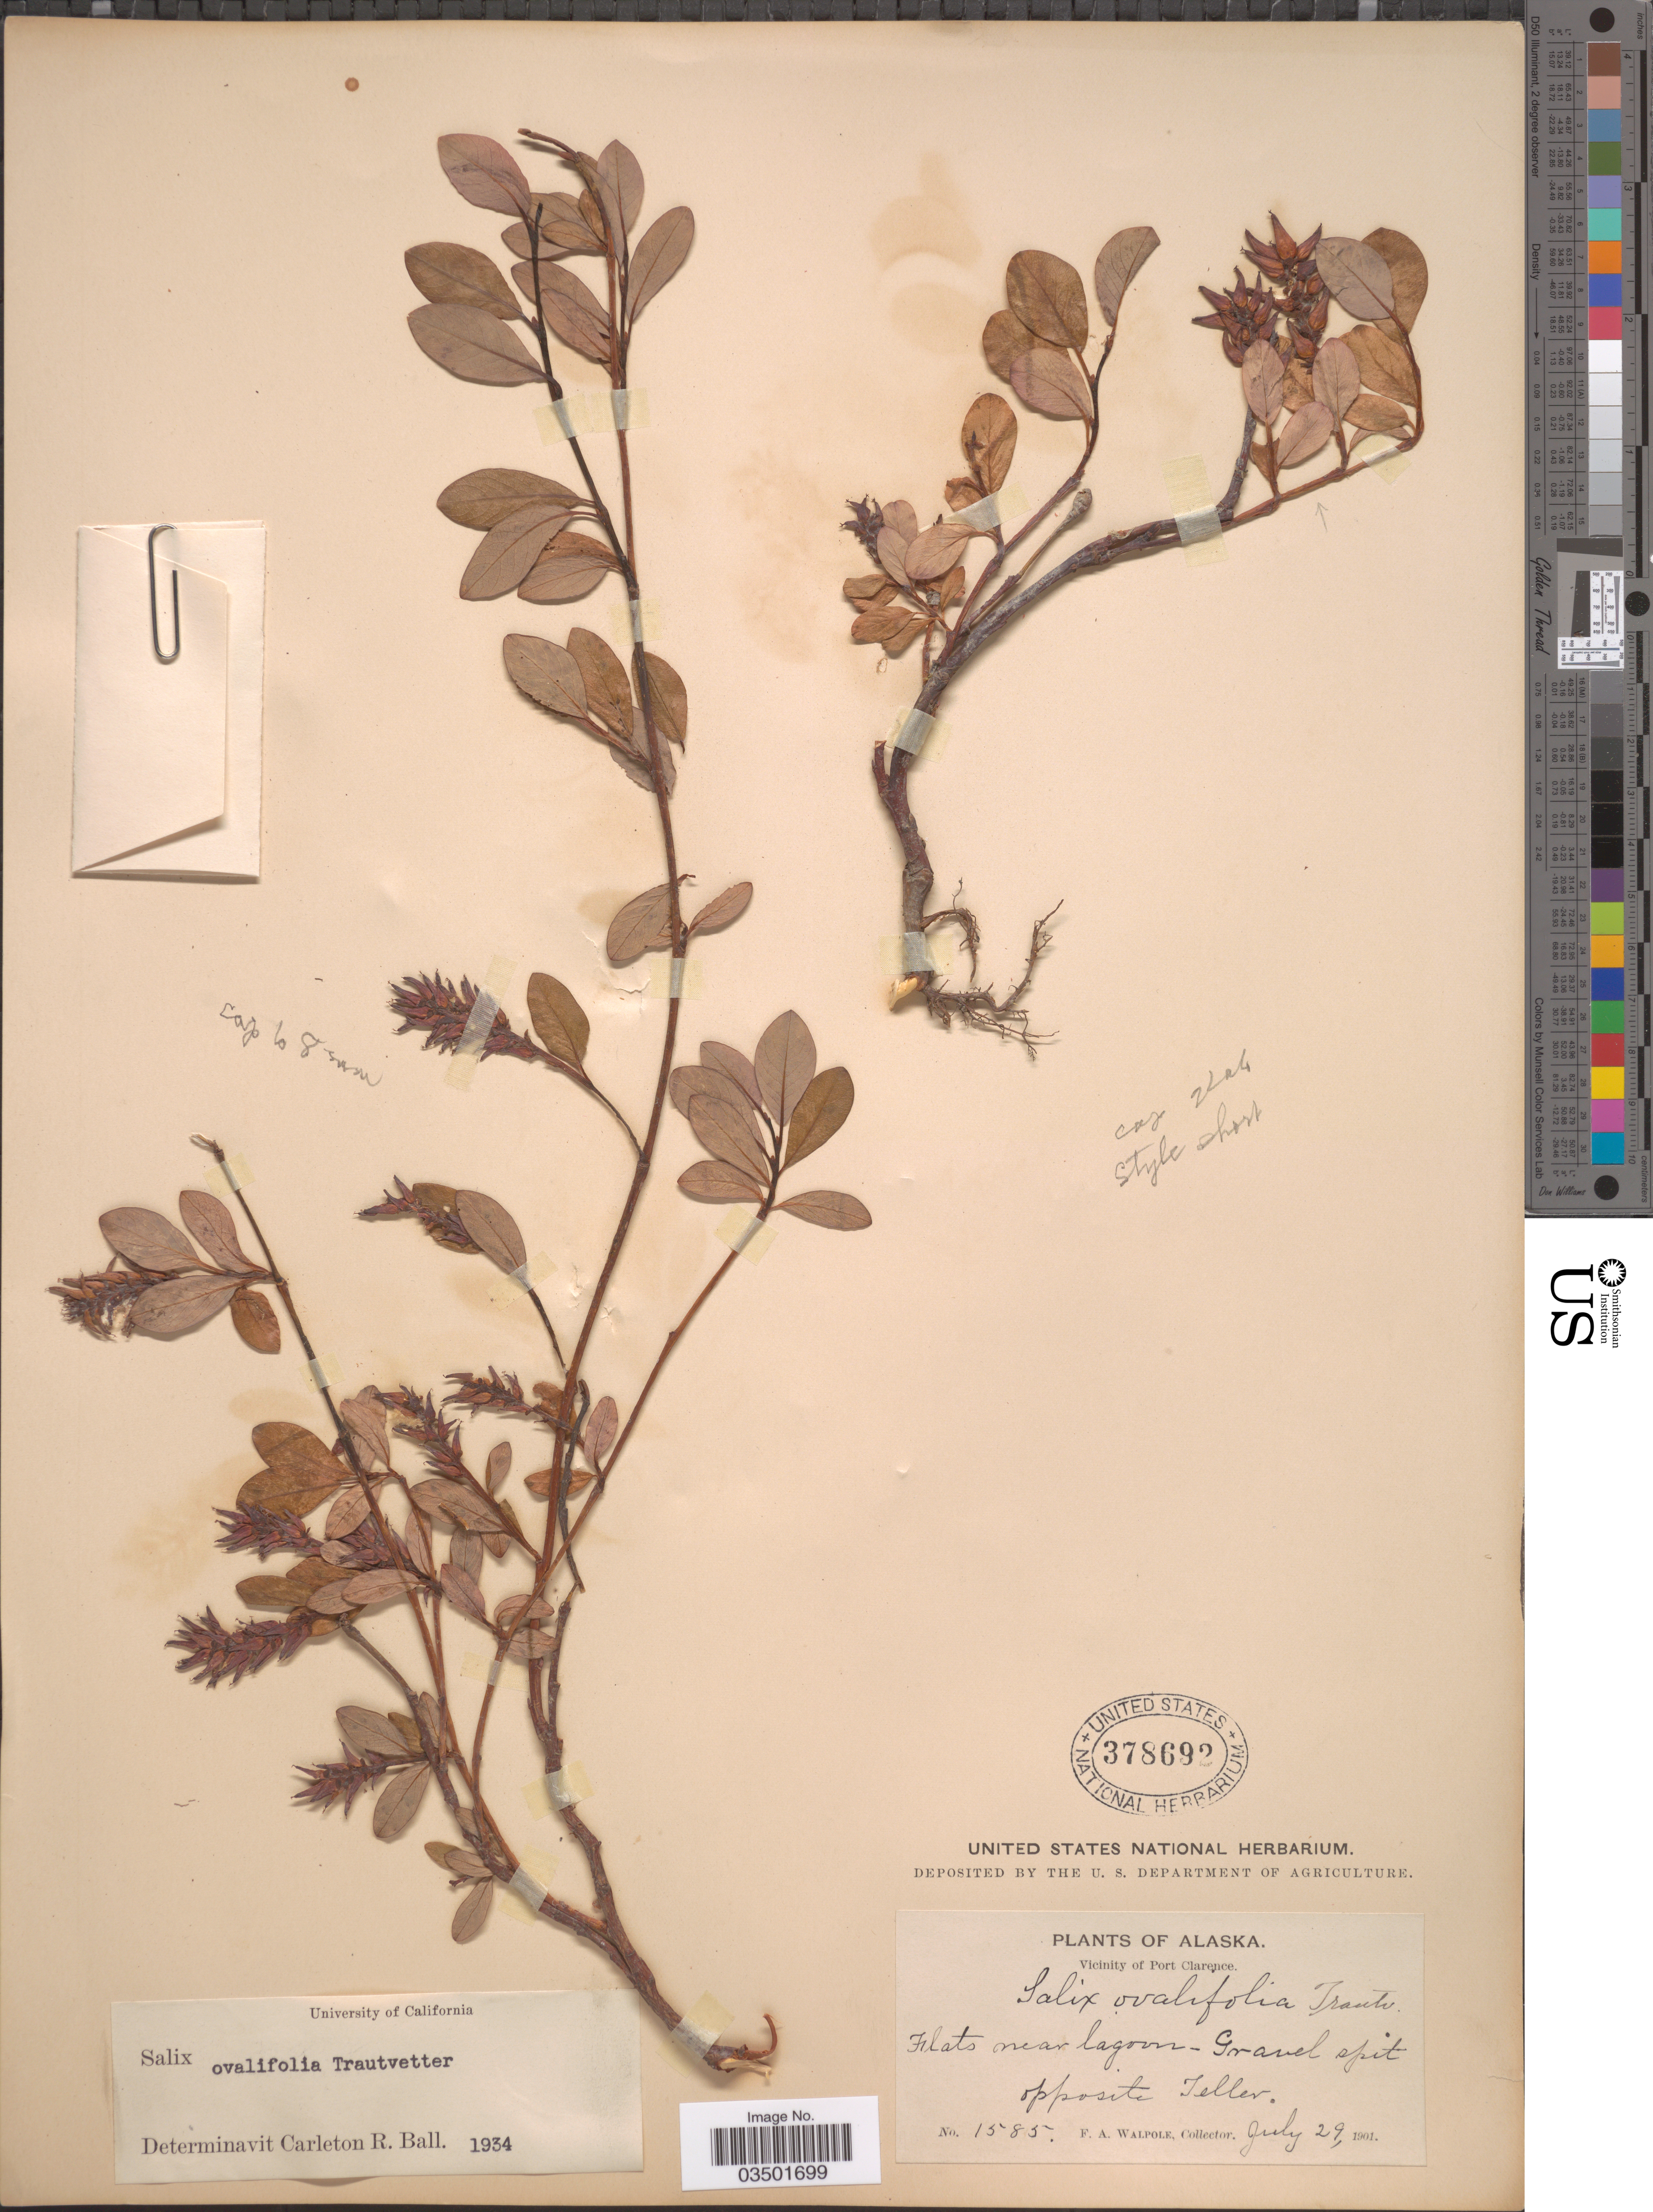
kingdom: Plantae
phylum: Tracheophyta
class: Magnoliopsida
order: Malpighiales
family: Salicaceae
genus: Salix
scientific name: Salix ovalifolia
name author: Trautv.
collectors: F. Walpole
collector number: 1585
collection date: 1901-07-29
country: United States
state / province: Alaska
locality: Vicinity of Port Clarence. Flats near lagoon-Gravel spit opposite Teller.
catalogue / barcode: US 378692